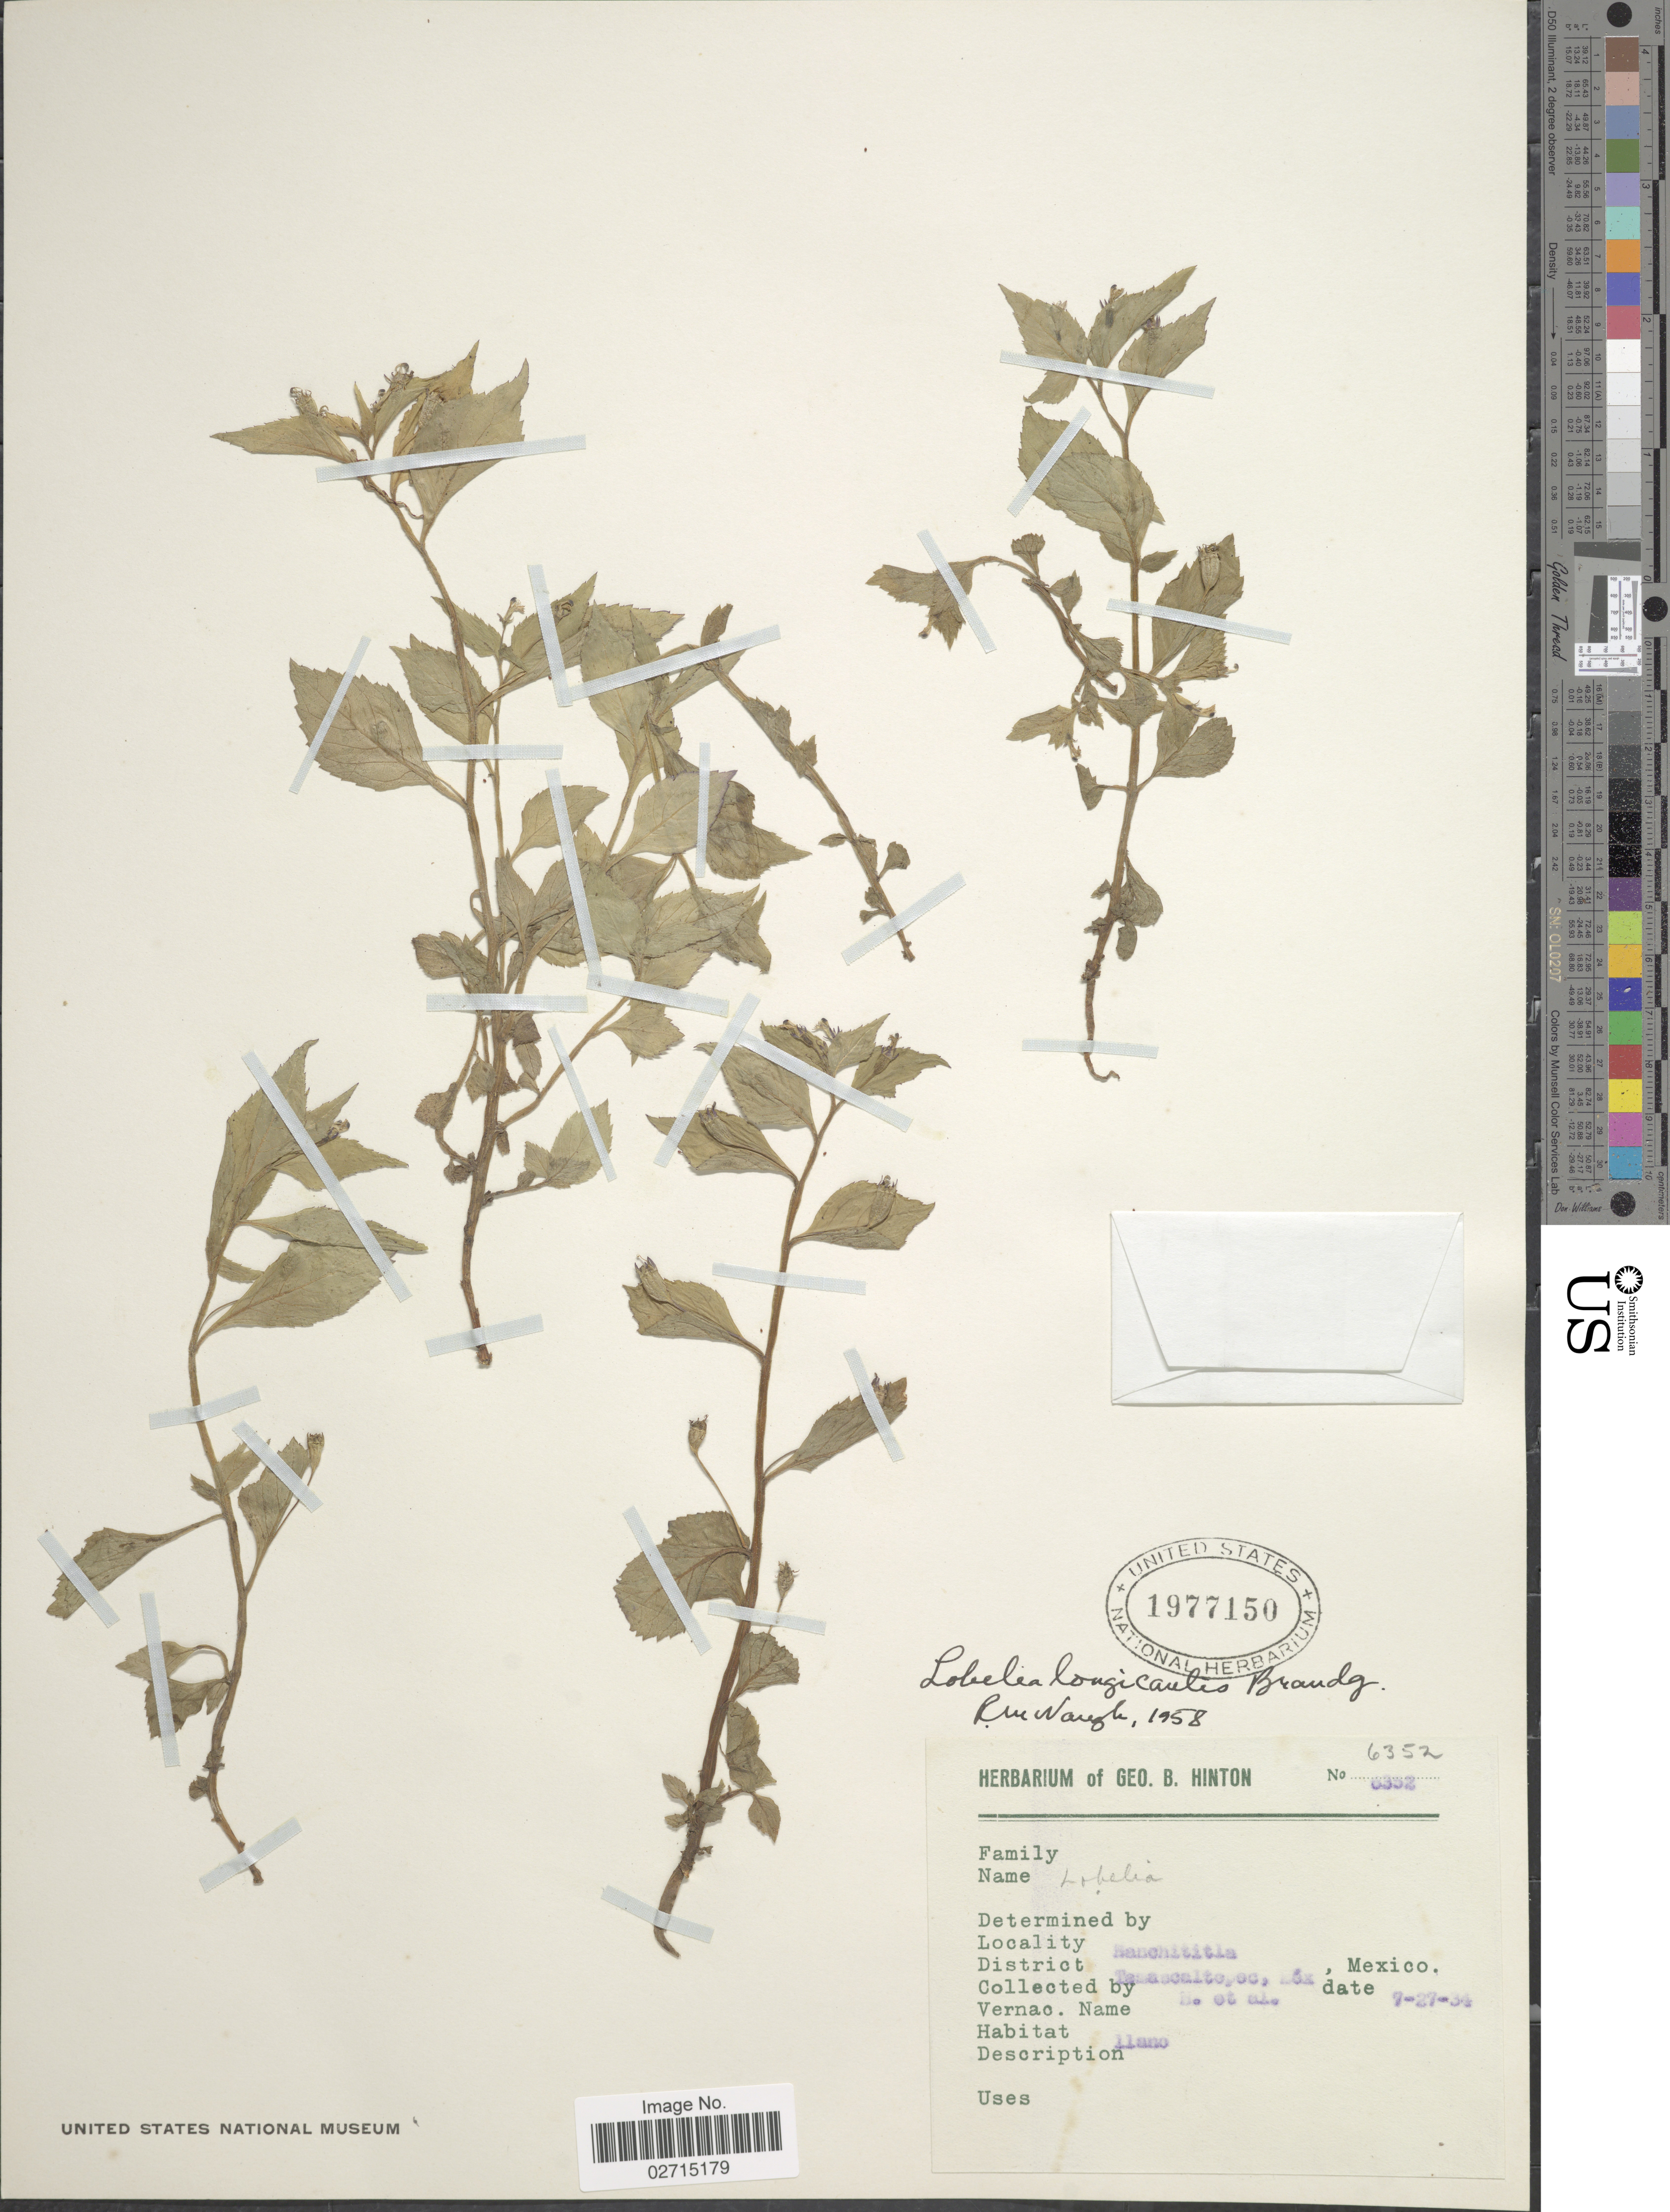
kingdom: Plantae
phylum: Tracheophyta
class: Magnoliopsida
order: Asterales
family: Campanulaceae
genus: Lobelia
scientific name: Lobelia longicaulis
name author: Brandegee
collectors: G. B. Hinton & et al.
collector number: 6352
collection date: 1934-07-27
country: Mexico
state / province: México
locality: Nanchititla, District Temascaltepec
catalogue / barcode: US 1977150